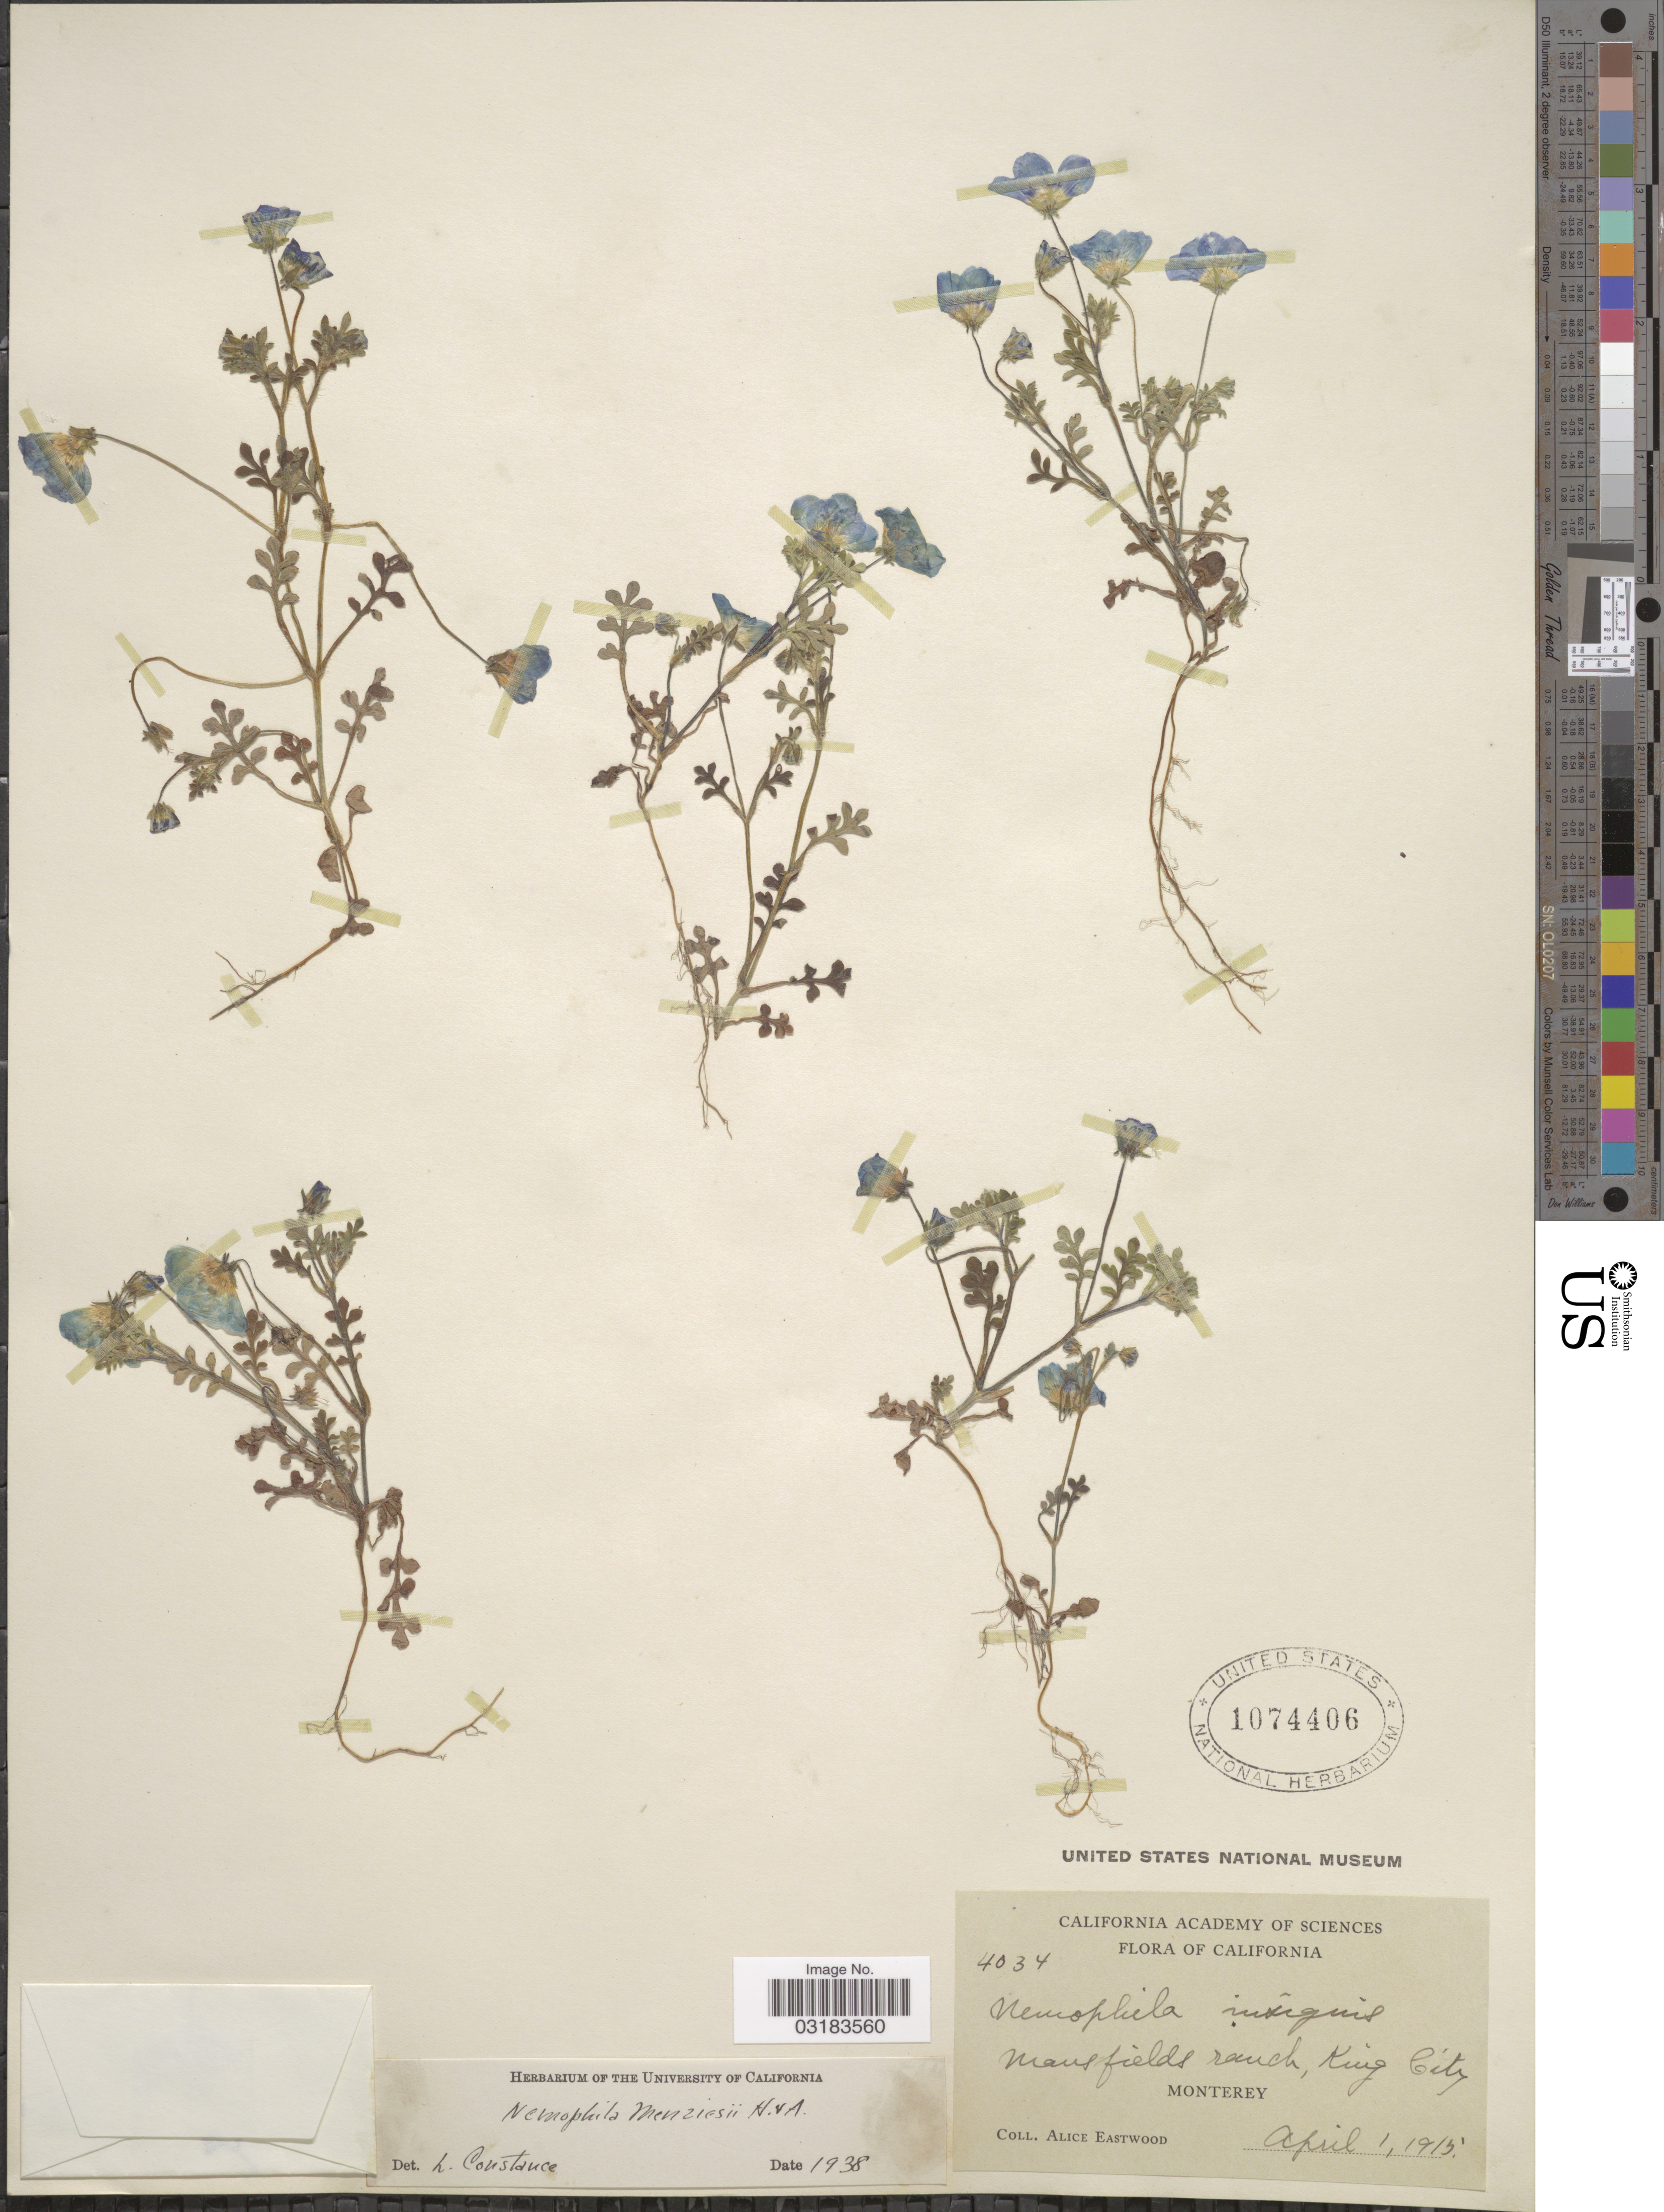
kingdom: Plantae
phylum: Tracheophyta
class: Magnoliopsida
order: Boraginales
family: Hydrophyllaceae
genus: Nemophila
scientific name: Nemophila menziesii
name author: Hook. & Arn.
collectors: A. Eastwood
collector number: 4034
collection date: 1915-04-01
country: United States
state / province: California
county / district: Monterey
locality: Mansfield ranch, King City. Monterey.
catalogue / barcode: US 1074406